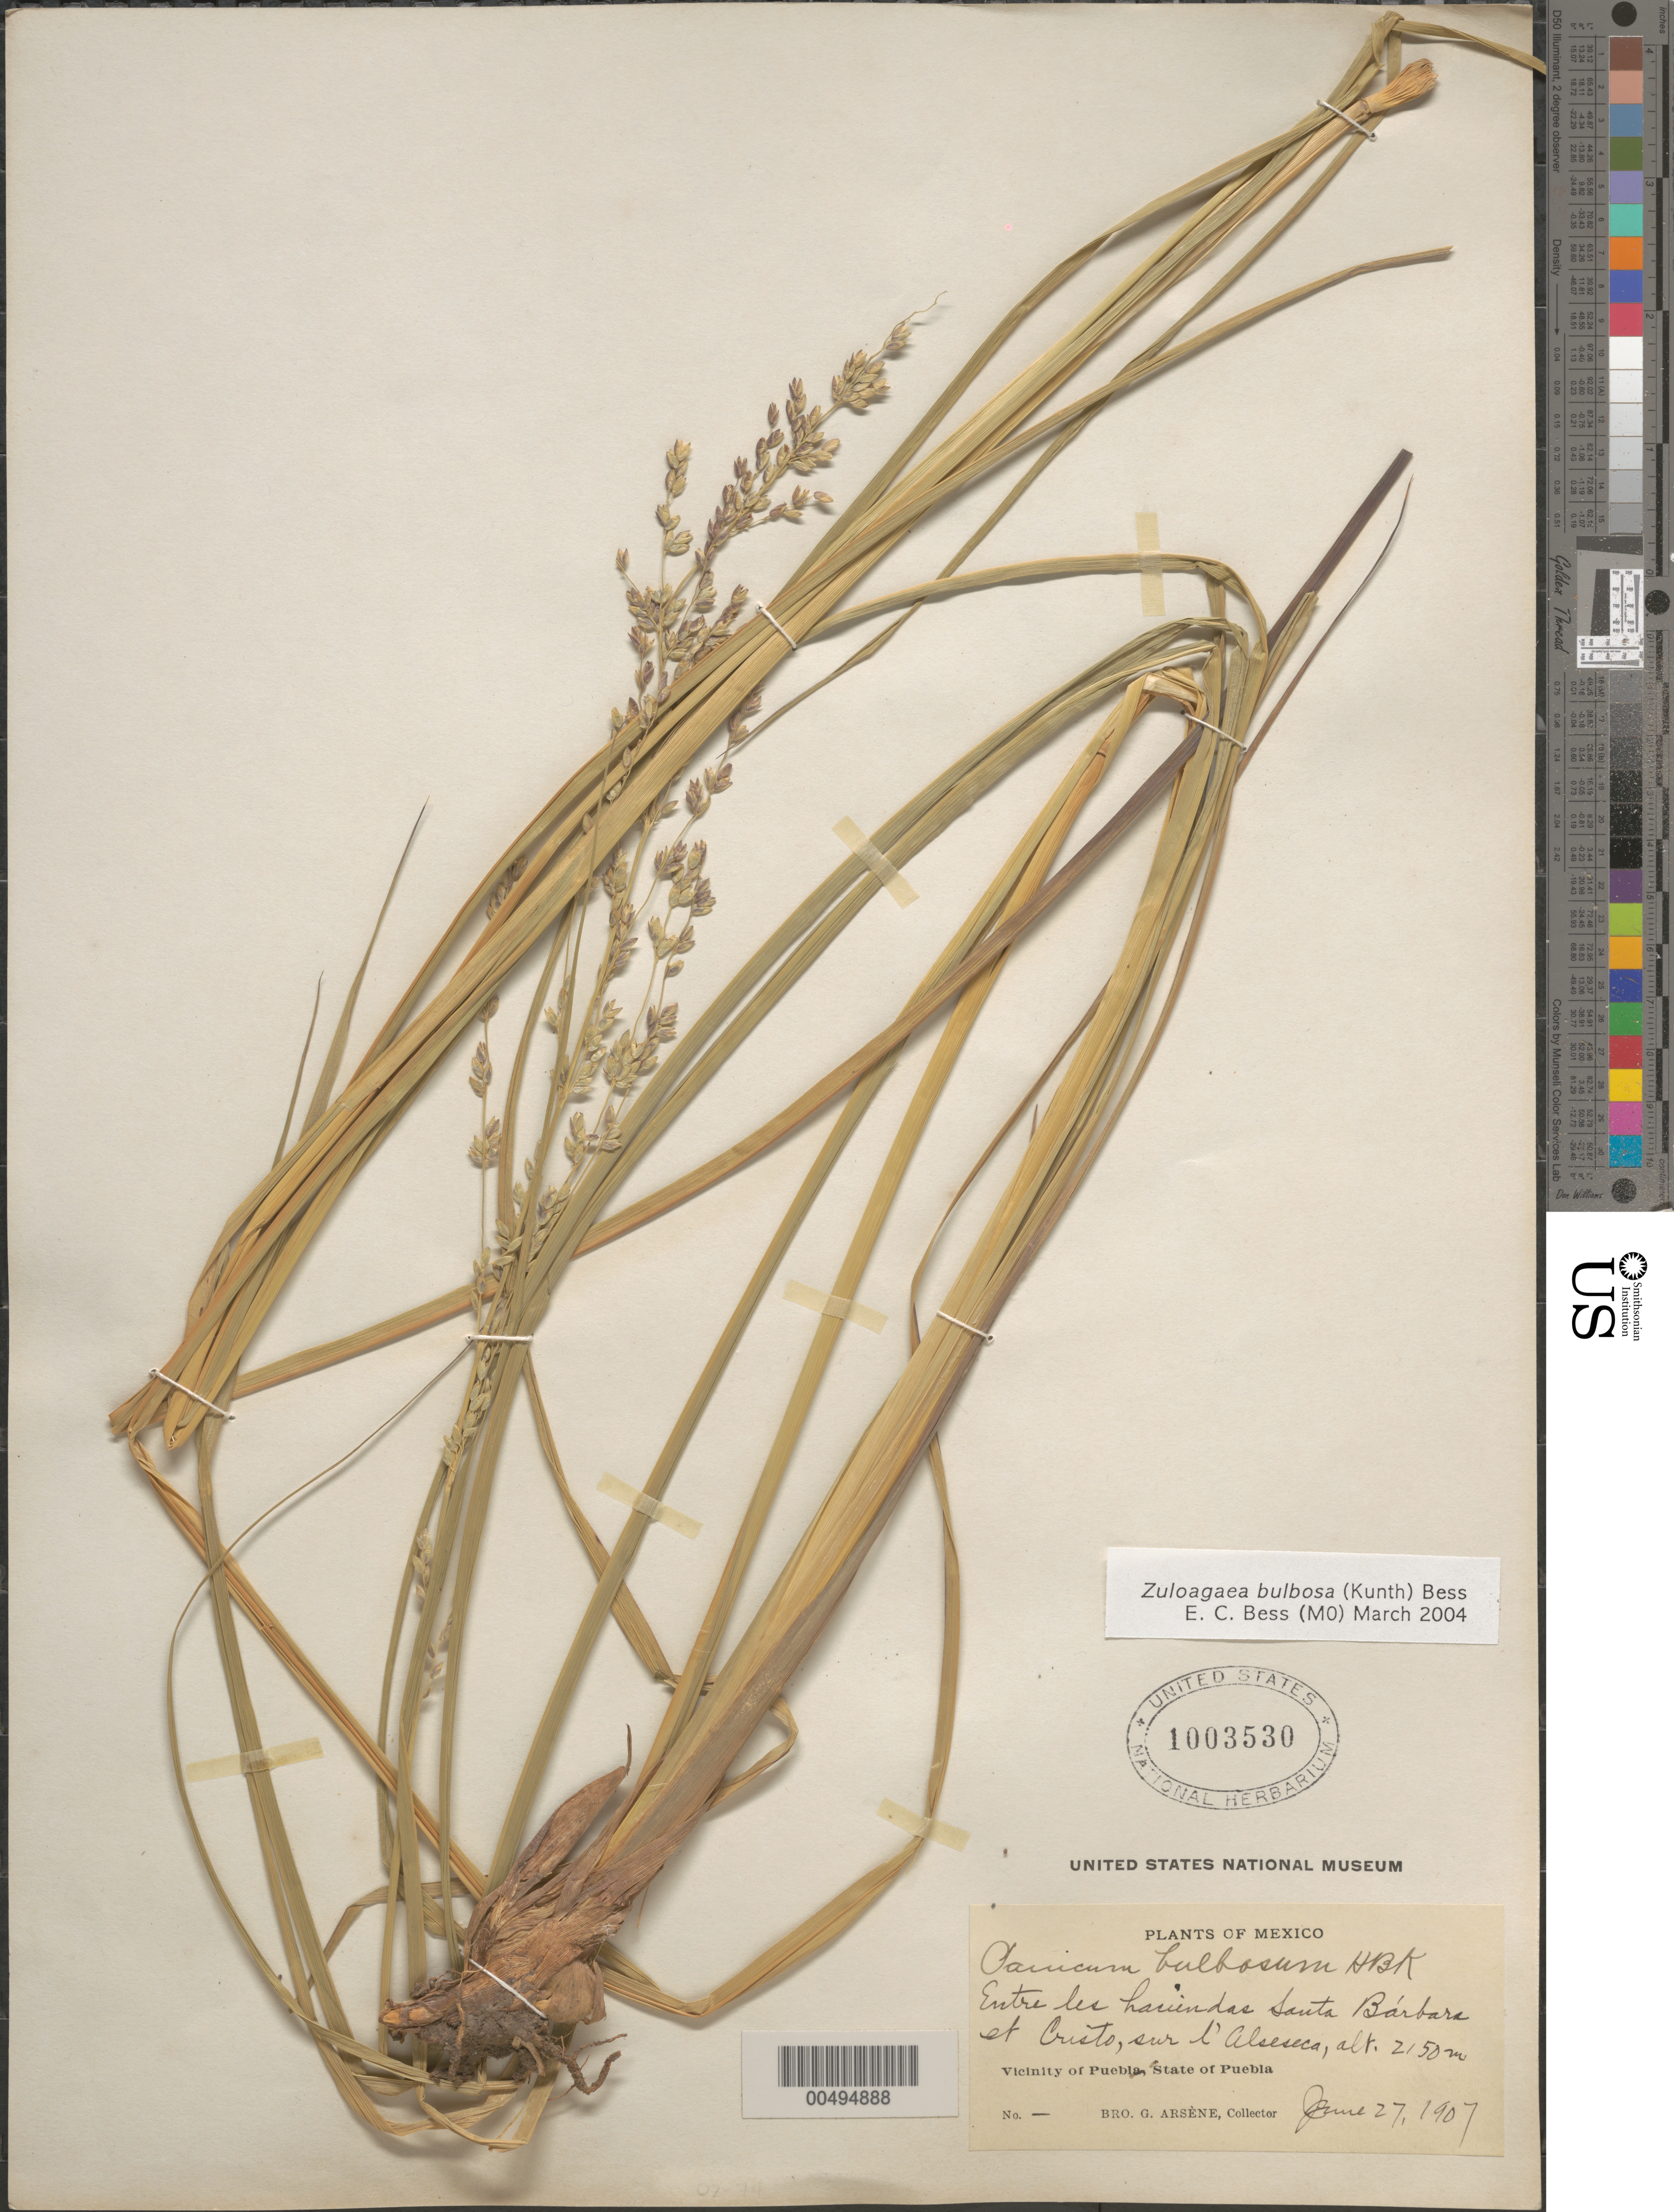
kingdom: Plantae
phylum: Tracheophyta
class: Liliopsida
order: Poales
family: Poaceae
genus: Panicum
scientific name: Panicum bulbosum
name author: Kunth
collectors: Bro. G. Arsène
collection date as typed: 27 Jun 1907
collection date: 1907-06-27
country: Mexico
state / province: Puebla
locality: Vicinity of Puebla, entre les haciendas Santa B rbara et Cristo, sur l'Alseseca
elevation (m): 2150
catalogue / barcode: US 1003530